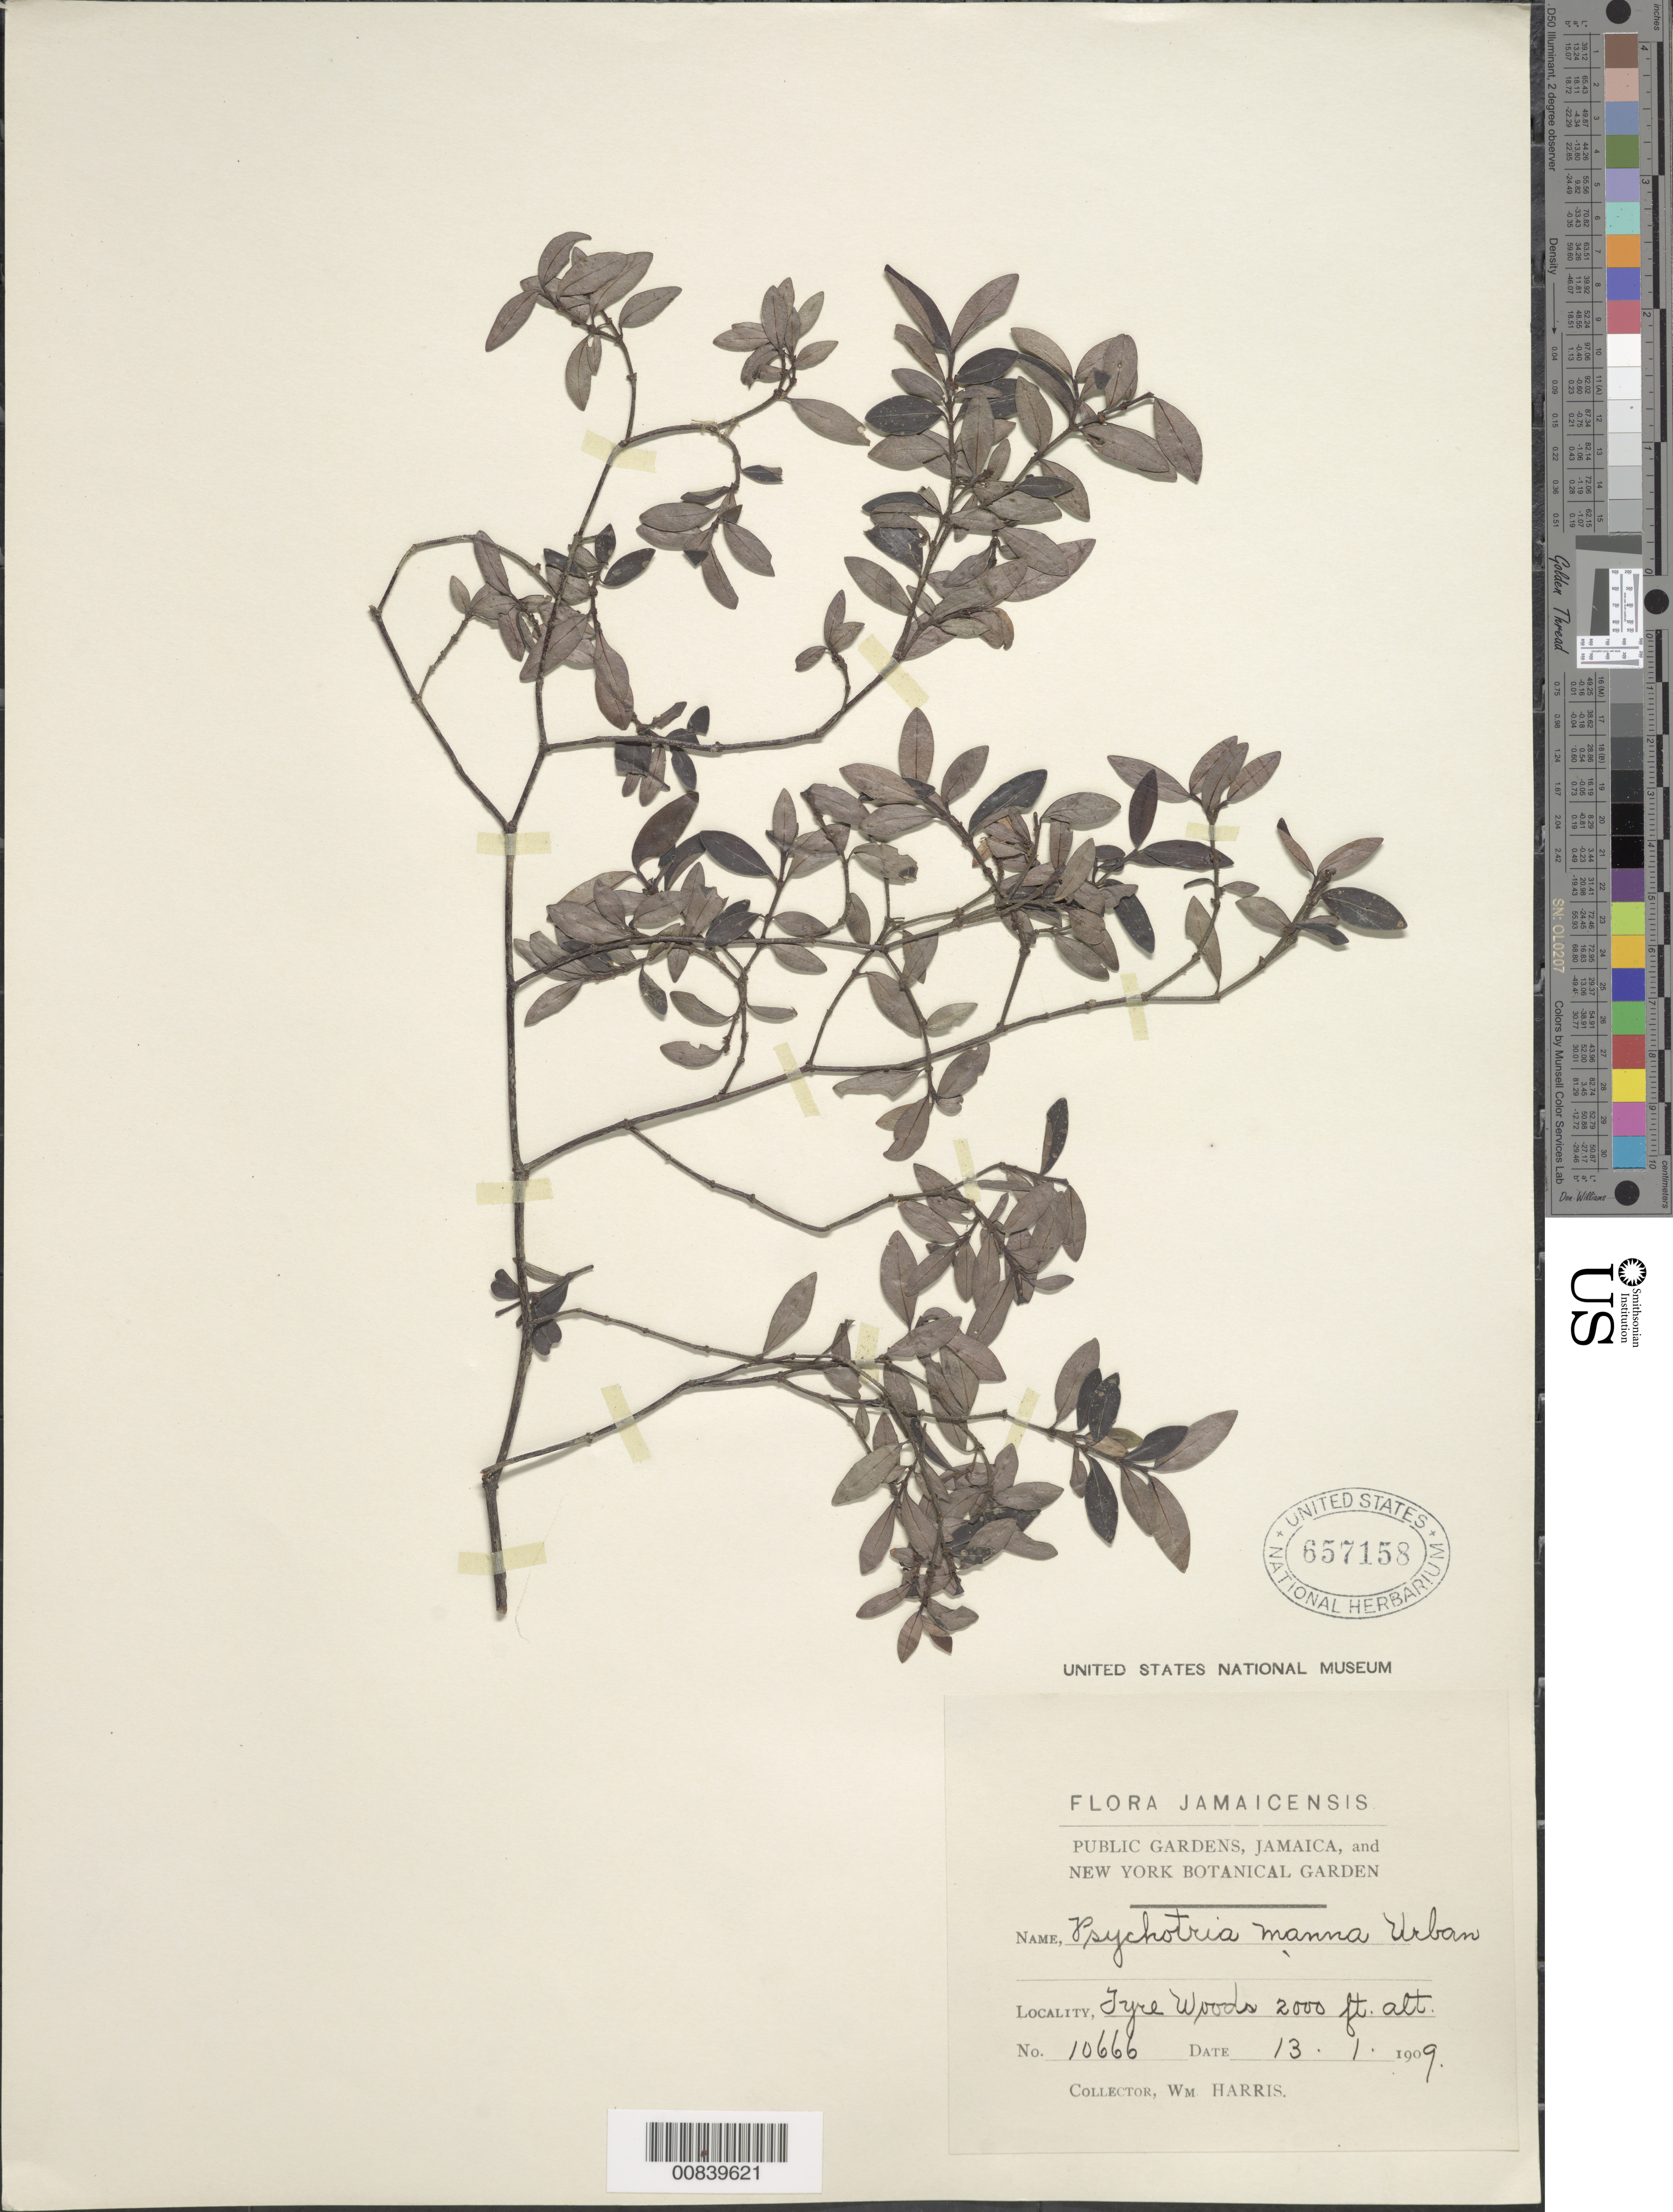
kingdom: Plantae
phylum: Tracheophyta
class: Magnoliopsida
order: Gentianales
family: Rubiaceae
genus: Psychotria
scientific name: Psychotria manna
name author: Urb.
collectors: W. H. Harris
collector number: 10666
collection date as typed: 13 Jan 1909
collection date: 1909-01-13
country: Jamaica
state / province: Trelawny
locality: Tyre Woods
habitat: Woods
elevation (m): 610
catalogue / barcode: US 657158